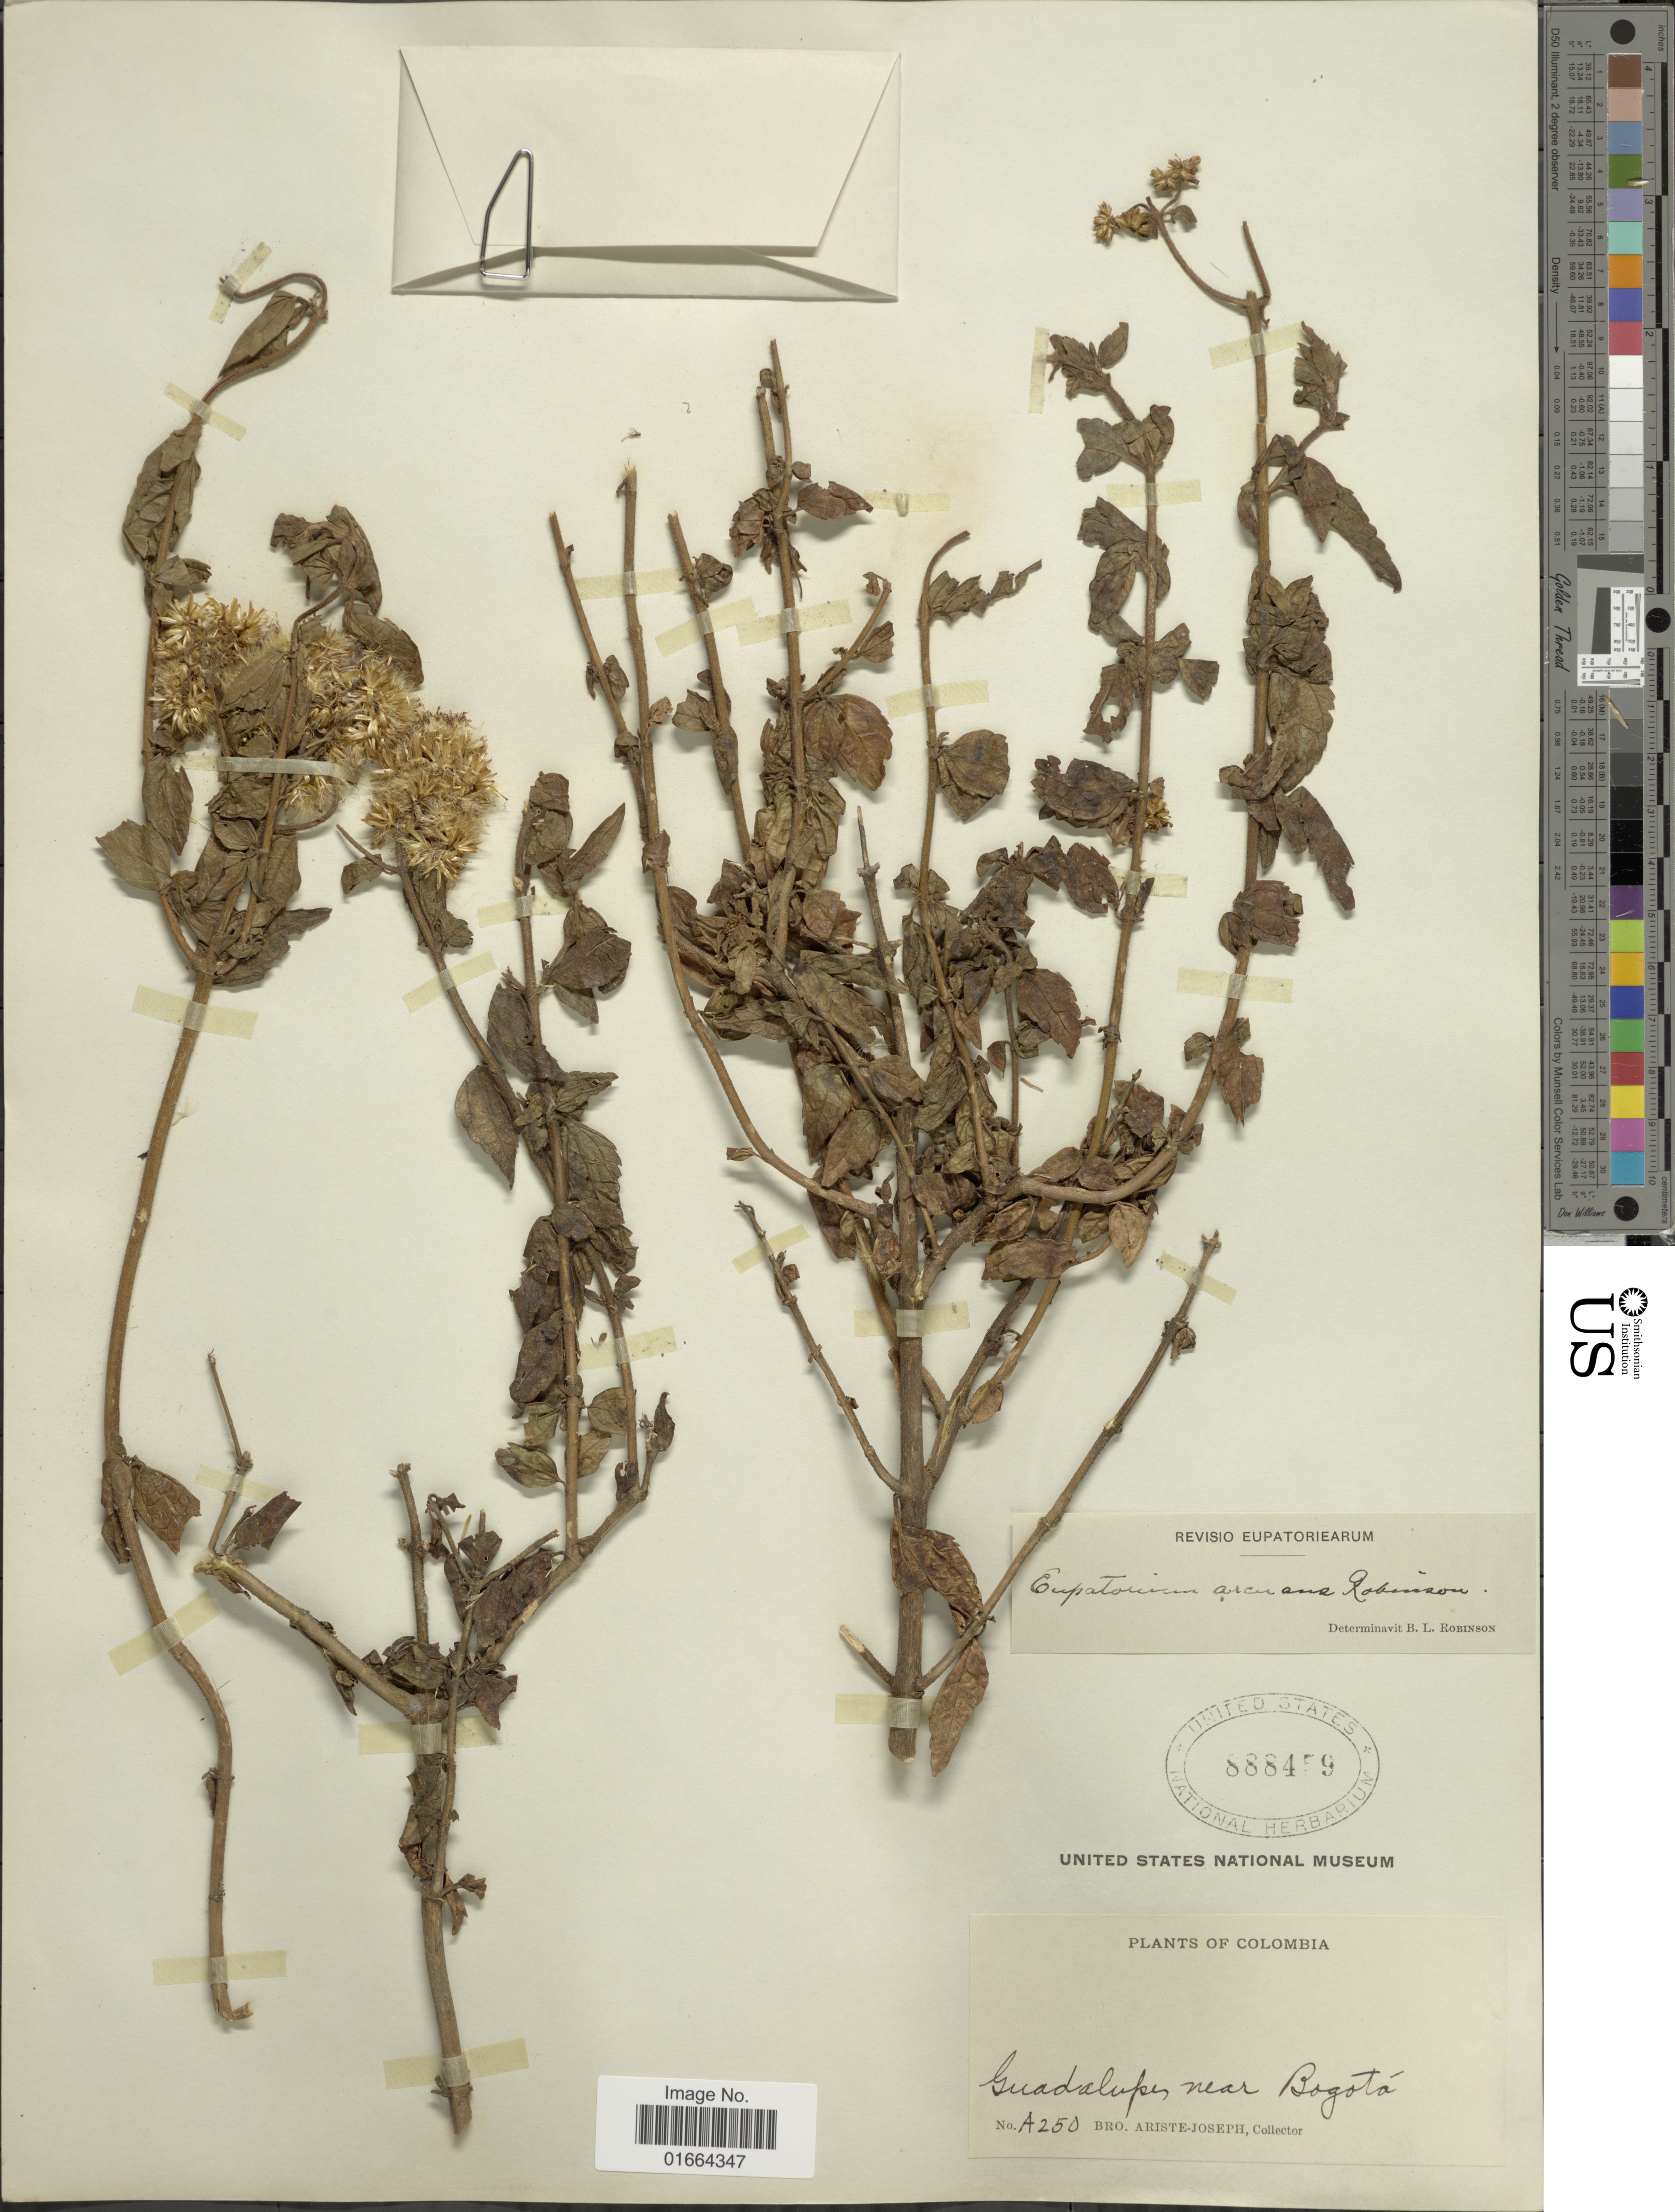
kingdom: Plantae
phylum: Tracheophyta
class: Magnoliopsida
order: Asterales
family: Asteraceae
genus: Asplundianthus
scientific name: Asplundianthus arcuans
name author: (B.L. Rob.) R.M. King & H. Rob.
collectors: Bro. Ariste-Joseph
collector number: A250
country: Colombia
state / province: Bogota D.C.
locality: Guadalupes near Bogotá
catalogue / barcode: US 888459